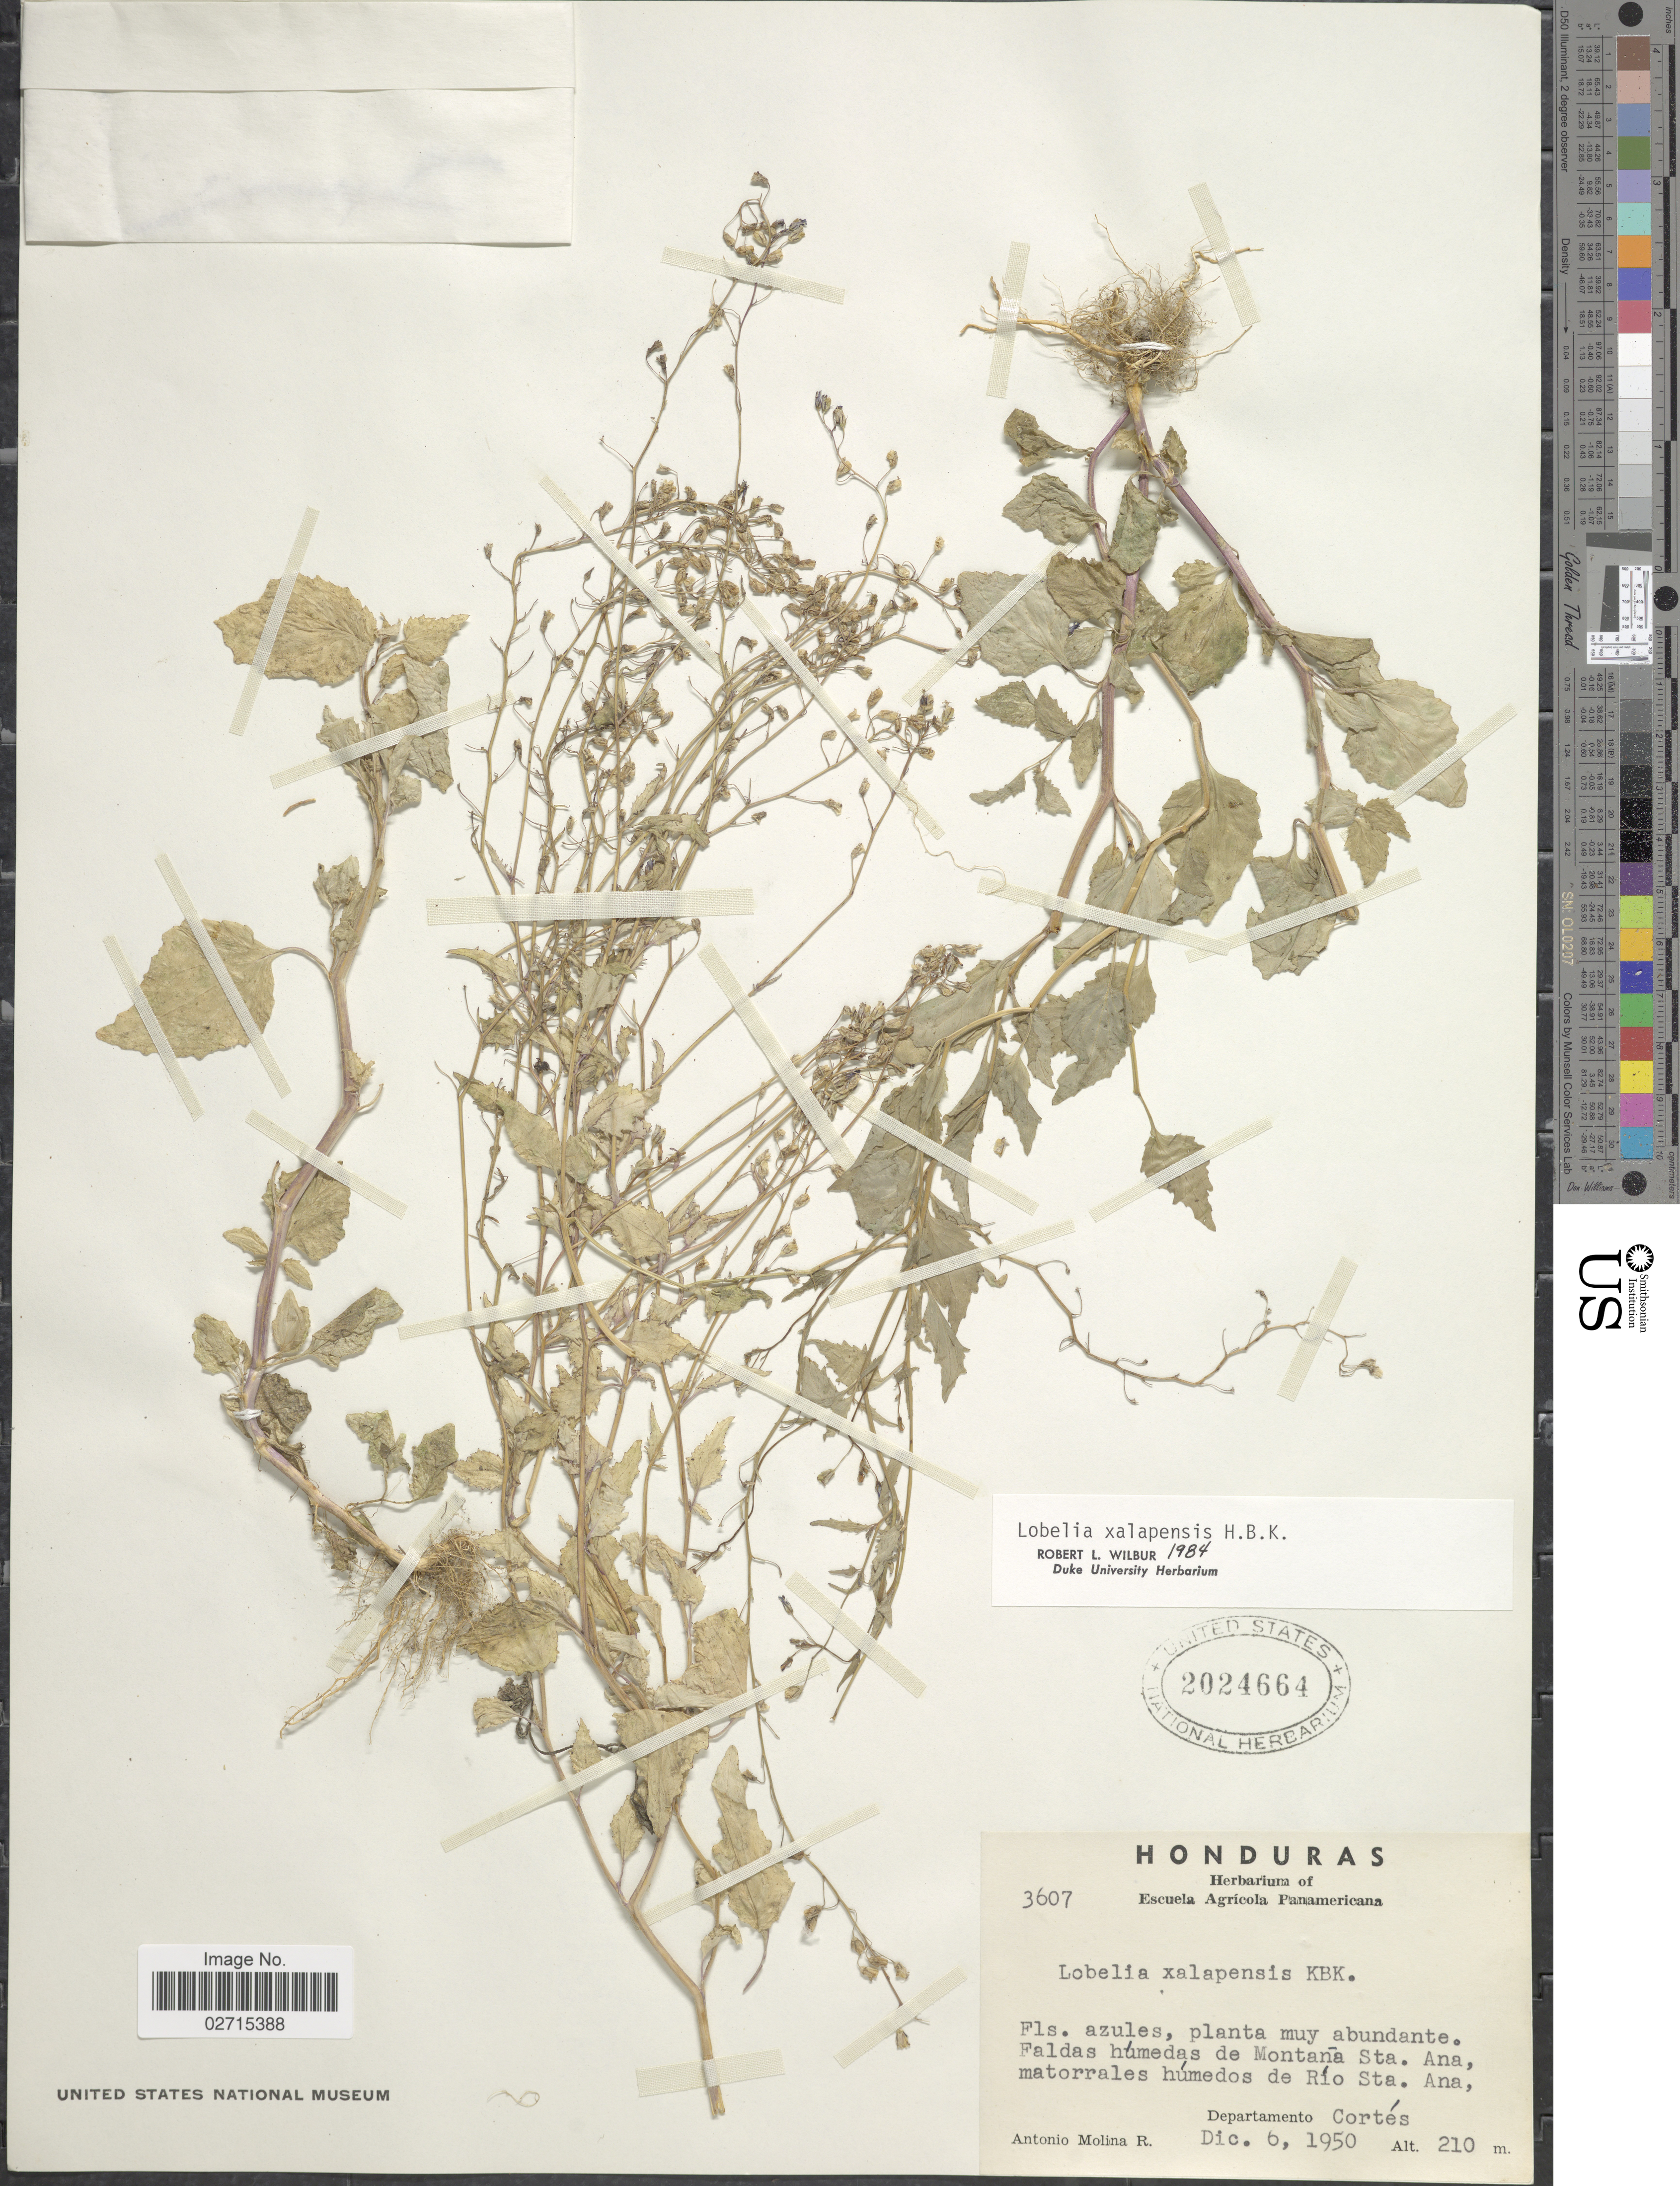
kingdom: Plantae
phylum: Tracheophyta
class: Magnoliopsida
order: Asterales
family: Campanulaceae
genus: Lobelia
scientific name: Lobelia xalapensis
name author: Kunth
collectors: A. Molina R.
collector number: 3607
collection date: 1950-12-06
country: Honduras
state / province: Cortés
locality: Faldas húmedas de Montaña Sta Ana, matorrales húmedos de Río Sta Ana, Departamento Cortés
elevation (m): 210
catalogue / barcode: US 2024664